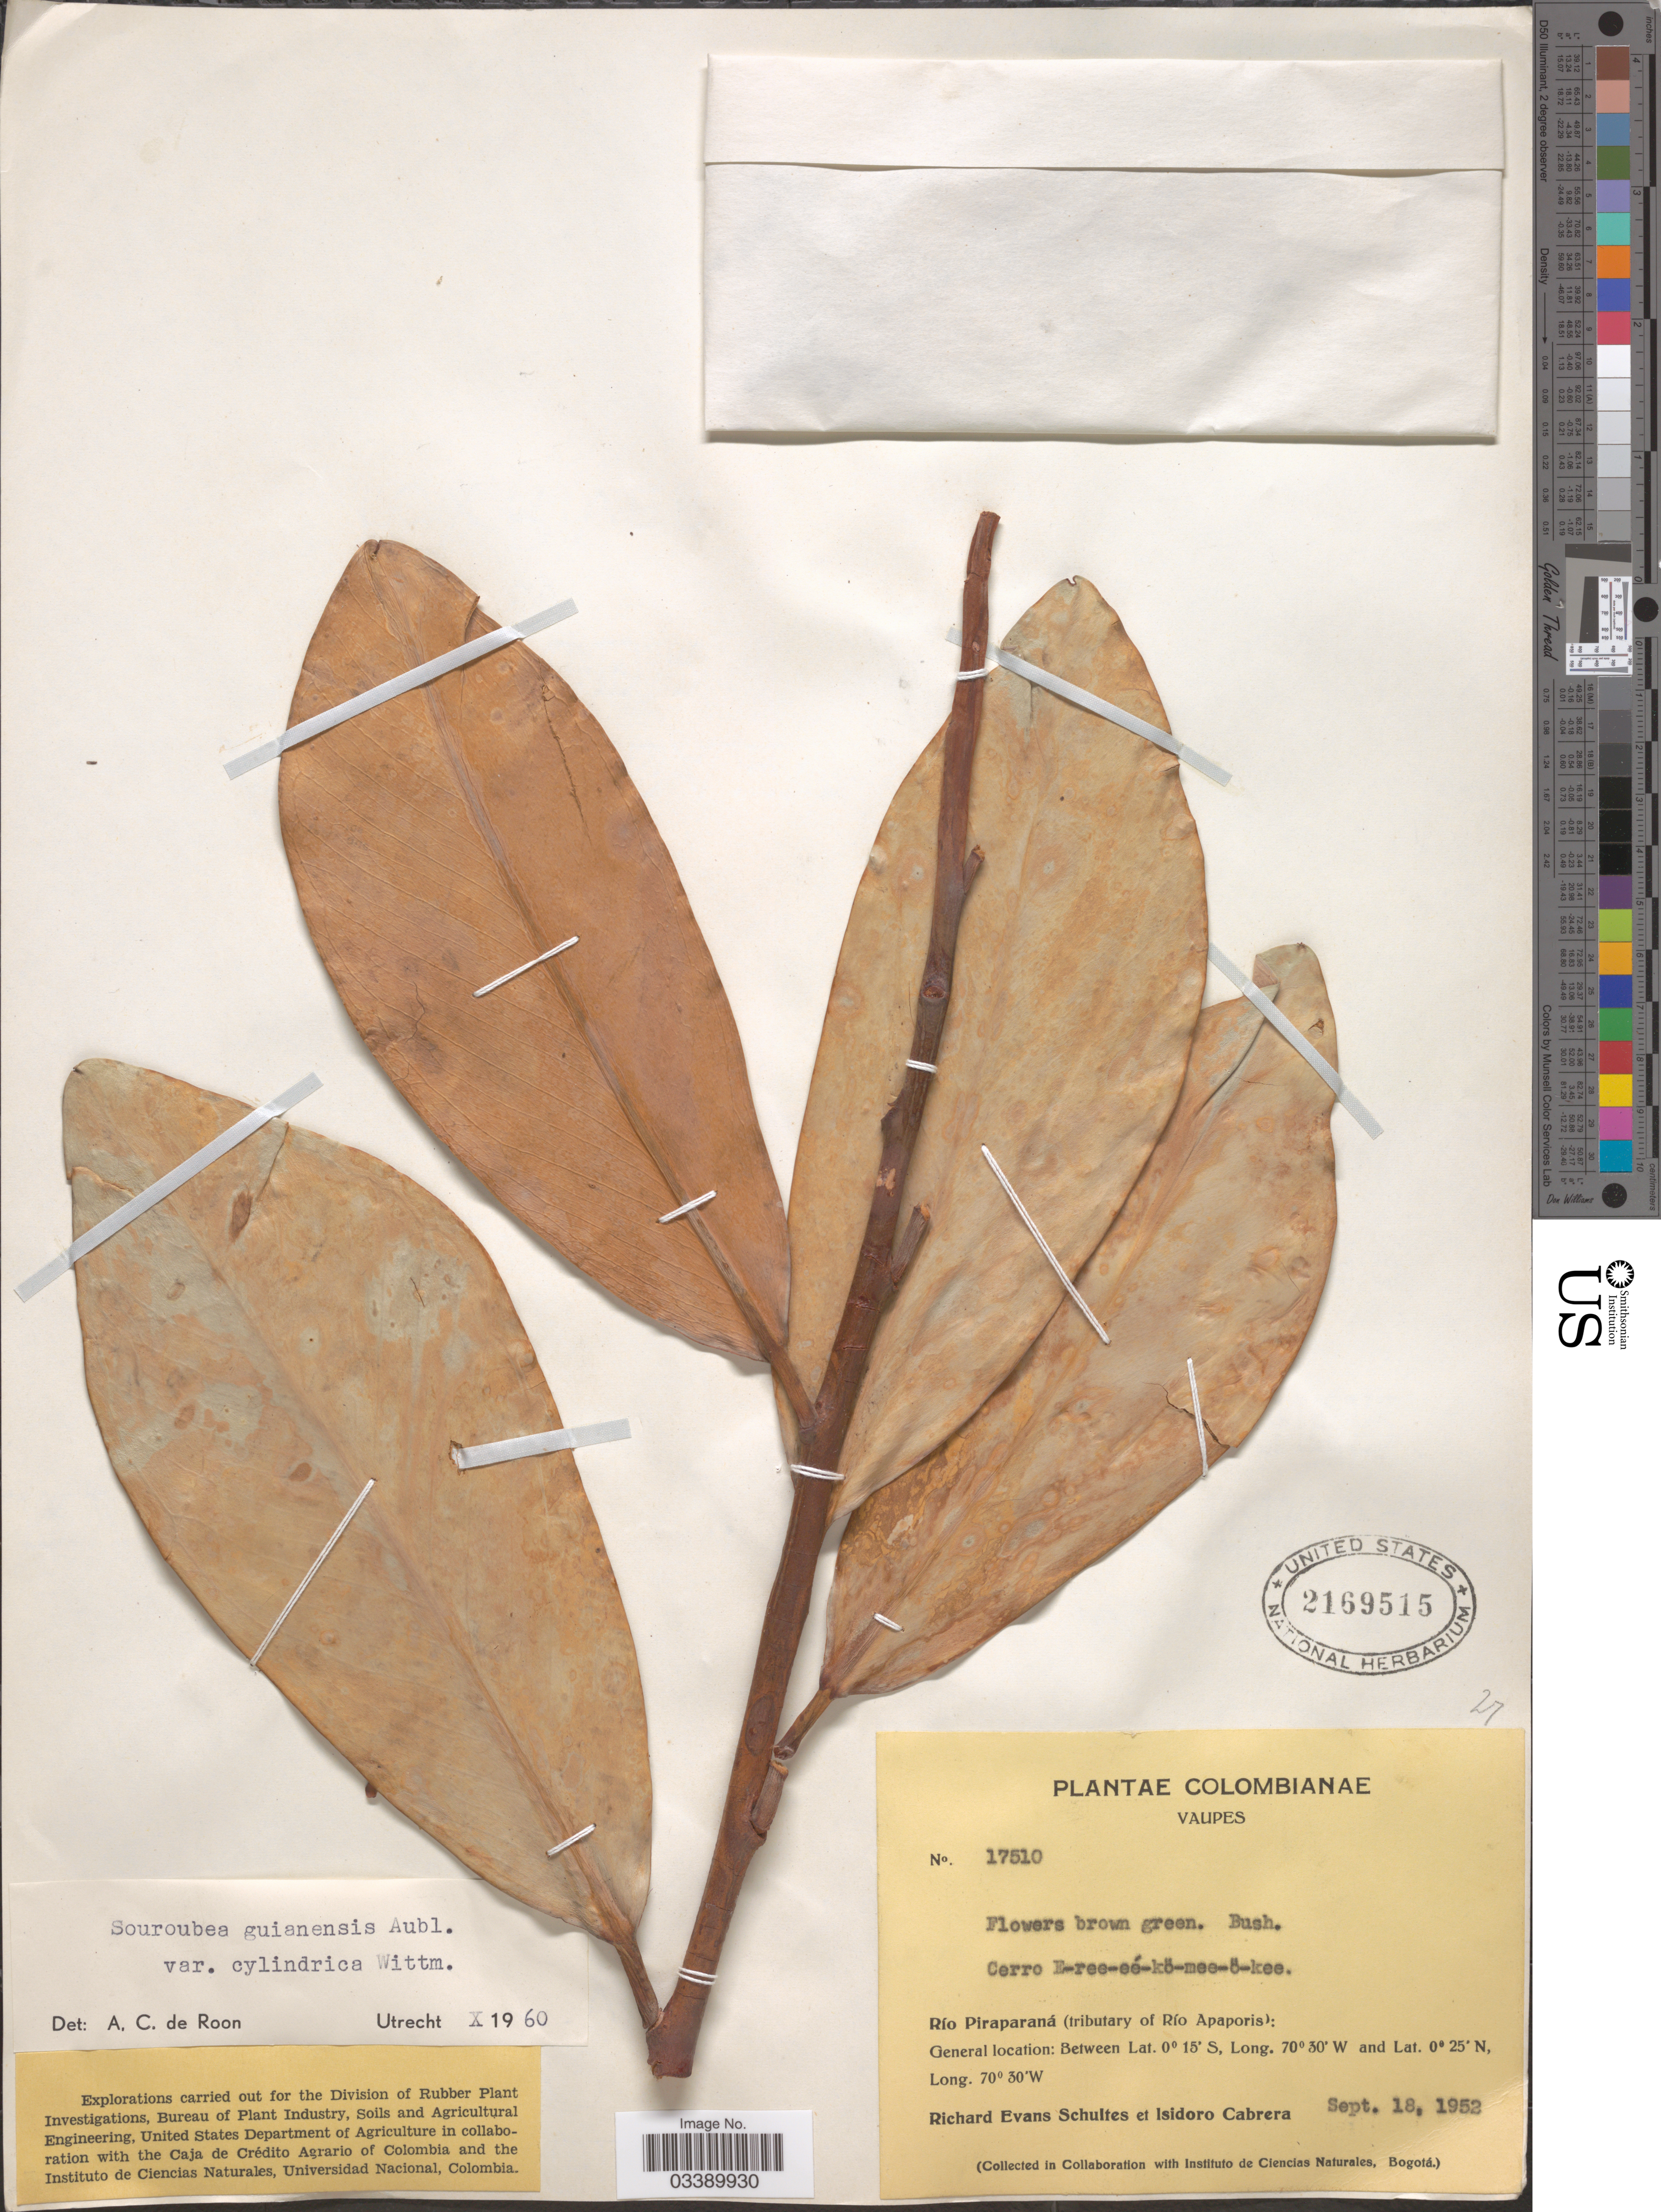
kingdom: Plantae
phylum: Tracheophyta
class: Magnoliopsida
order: Ericales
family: Marcgraviaceae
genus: Souroubea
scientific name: Souroubea guianensis var. cylindrica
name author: (Wittm.) de Roon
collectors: R. E. Schultes & I. Cabrera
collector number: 17510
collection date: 1952-09-18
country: Colombia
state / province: Vaupés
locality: Cerro E-ree-eé-kö-mee-ö-kee [unsure placement]. Río Piraparaná (tributary of Río Apaporis).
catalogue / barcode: US 2169515